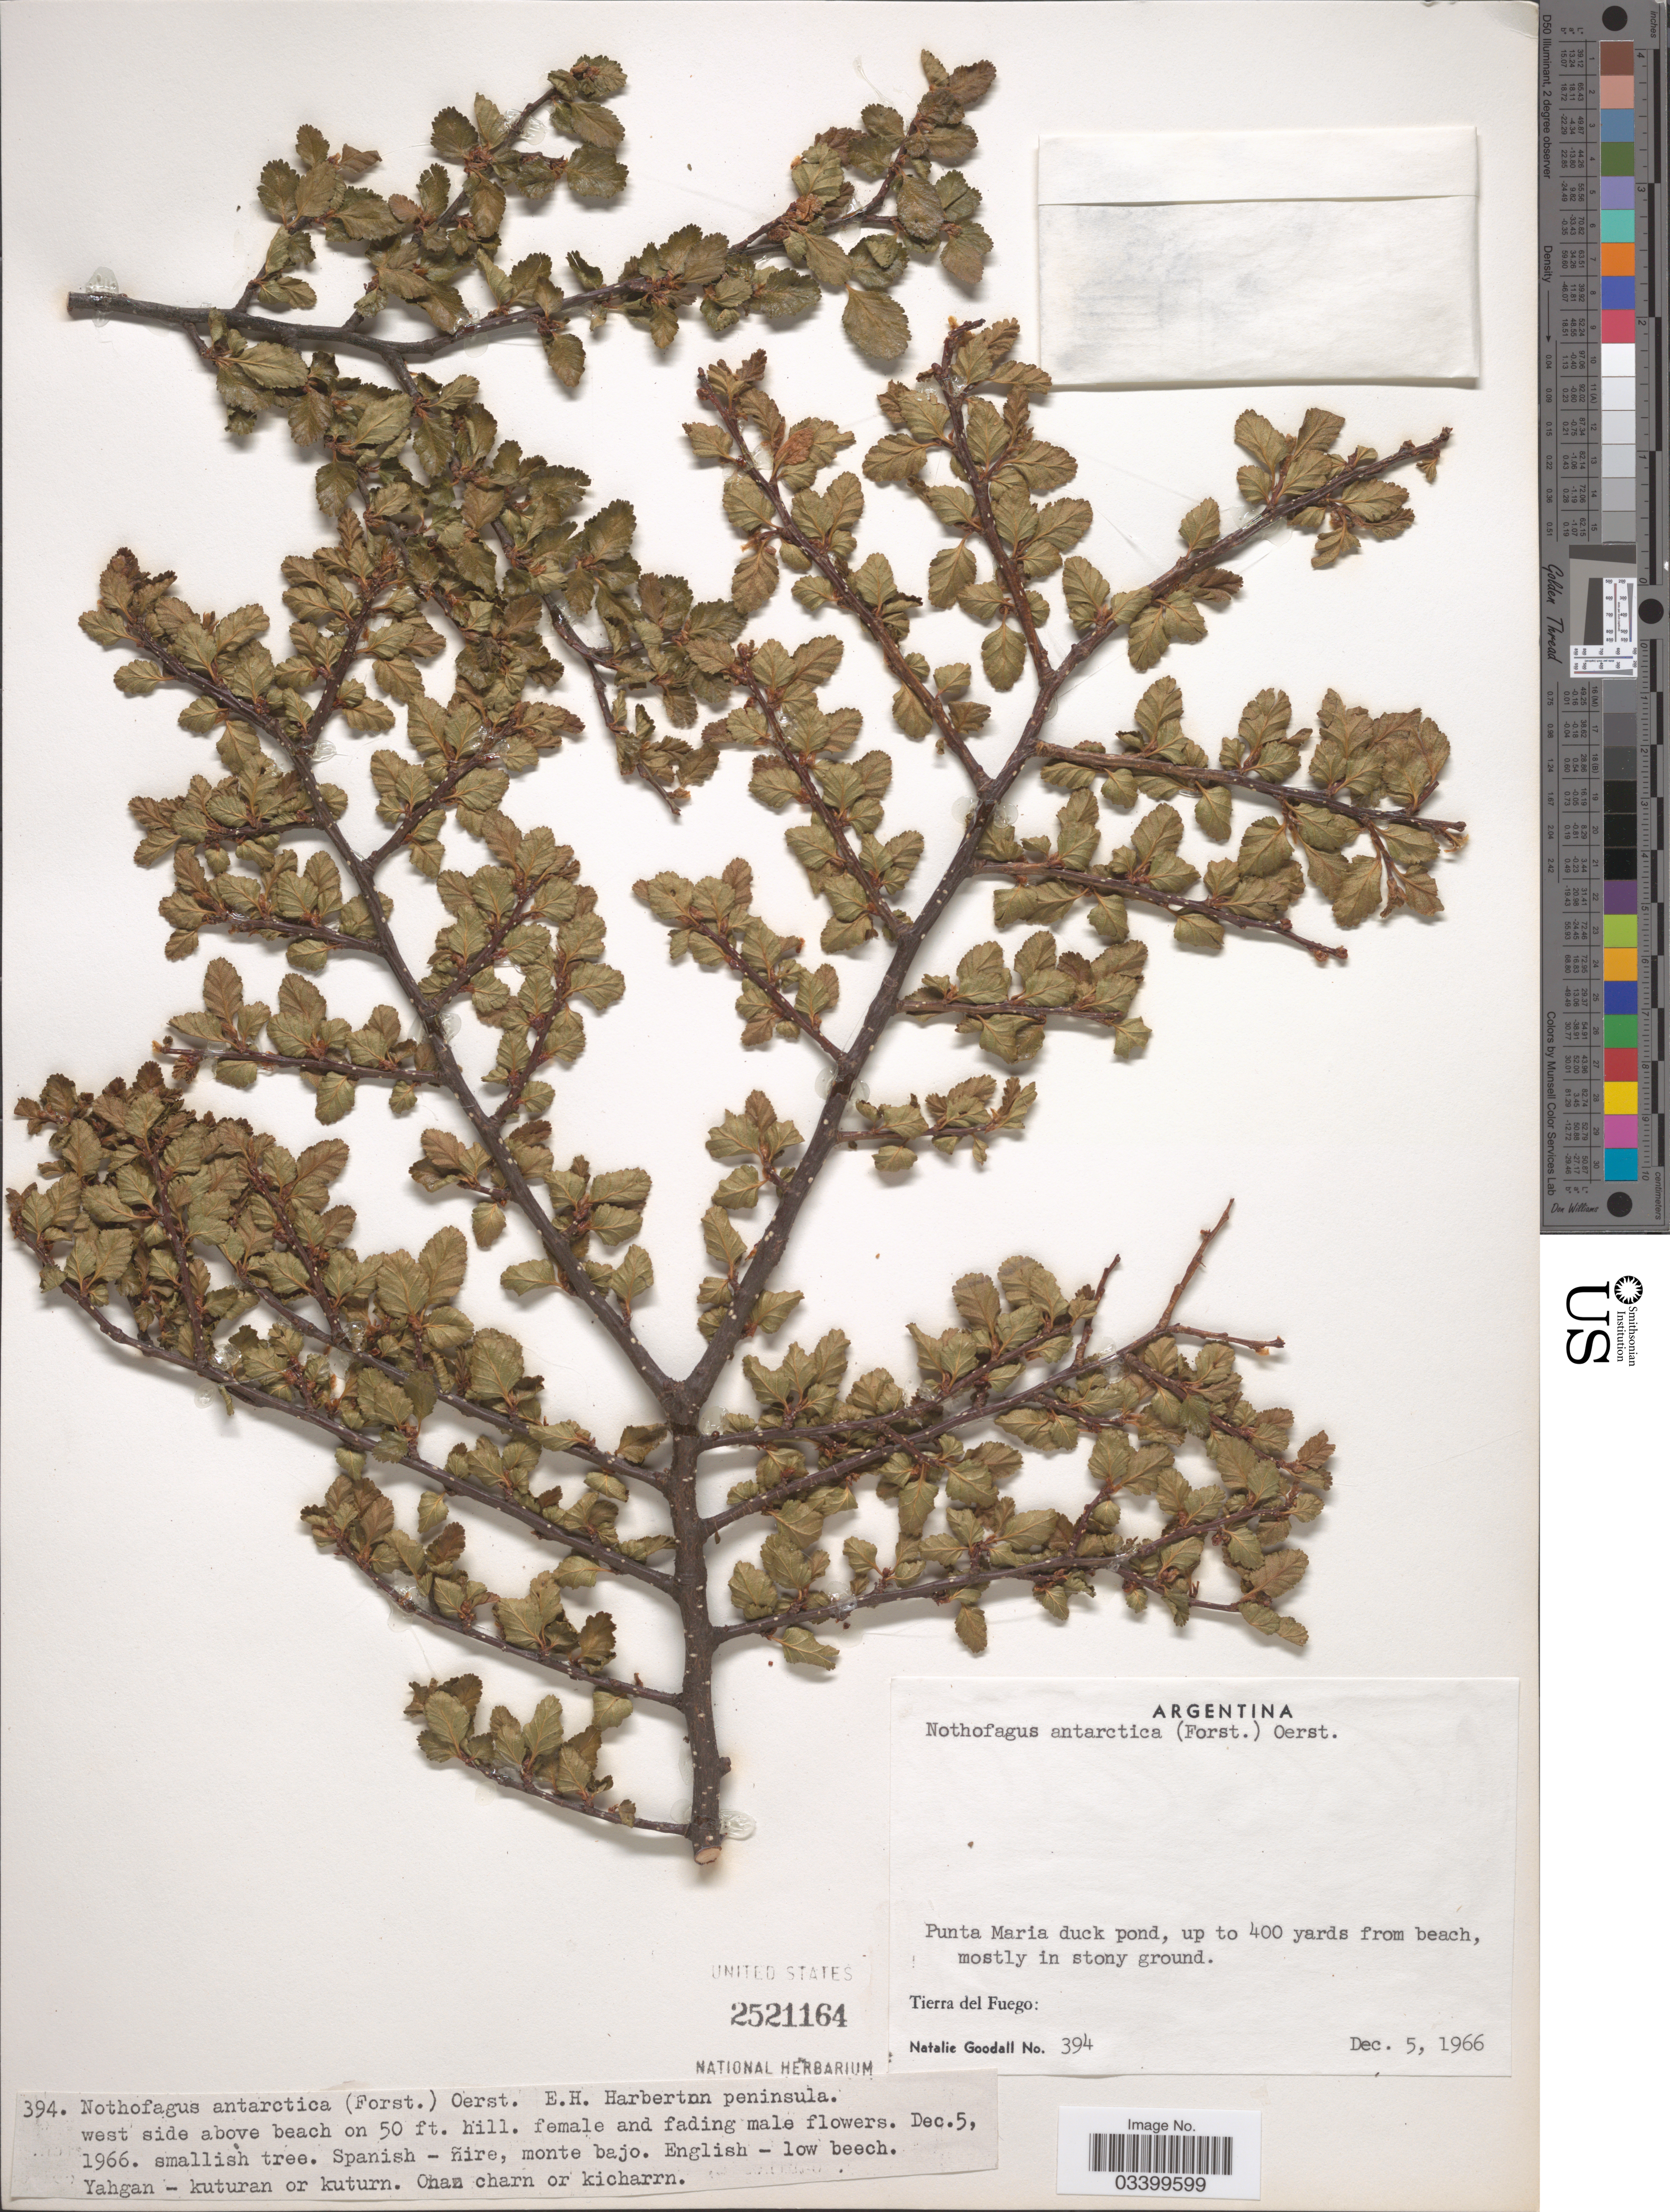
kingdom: Plantae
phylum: Tracheophyta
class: Magnoliopsida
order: Fagales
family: Nothofagaceae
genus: Nothofagus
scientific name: Nothofagus antarctica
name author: (G. Forst.) Oerst.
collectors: N. Goodall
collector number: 394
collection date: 1966-12-05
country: Argentina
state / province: Tierra del Fuego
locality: Punta Maria duck pond, up to 400 yards from beach, mostly in stony ground. E. H. Harberton peninsula. West side above beach on 50 ft. hill.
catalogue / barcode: US 2521164